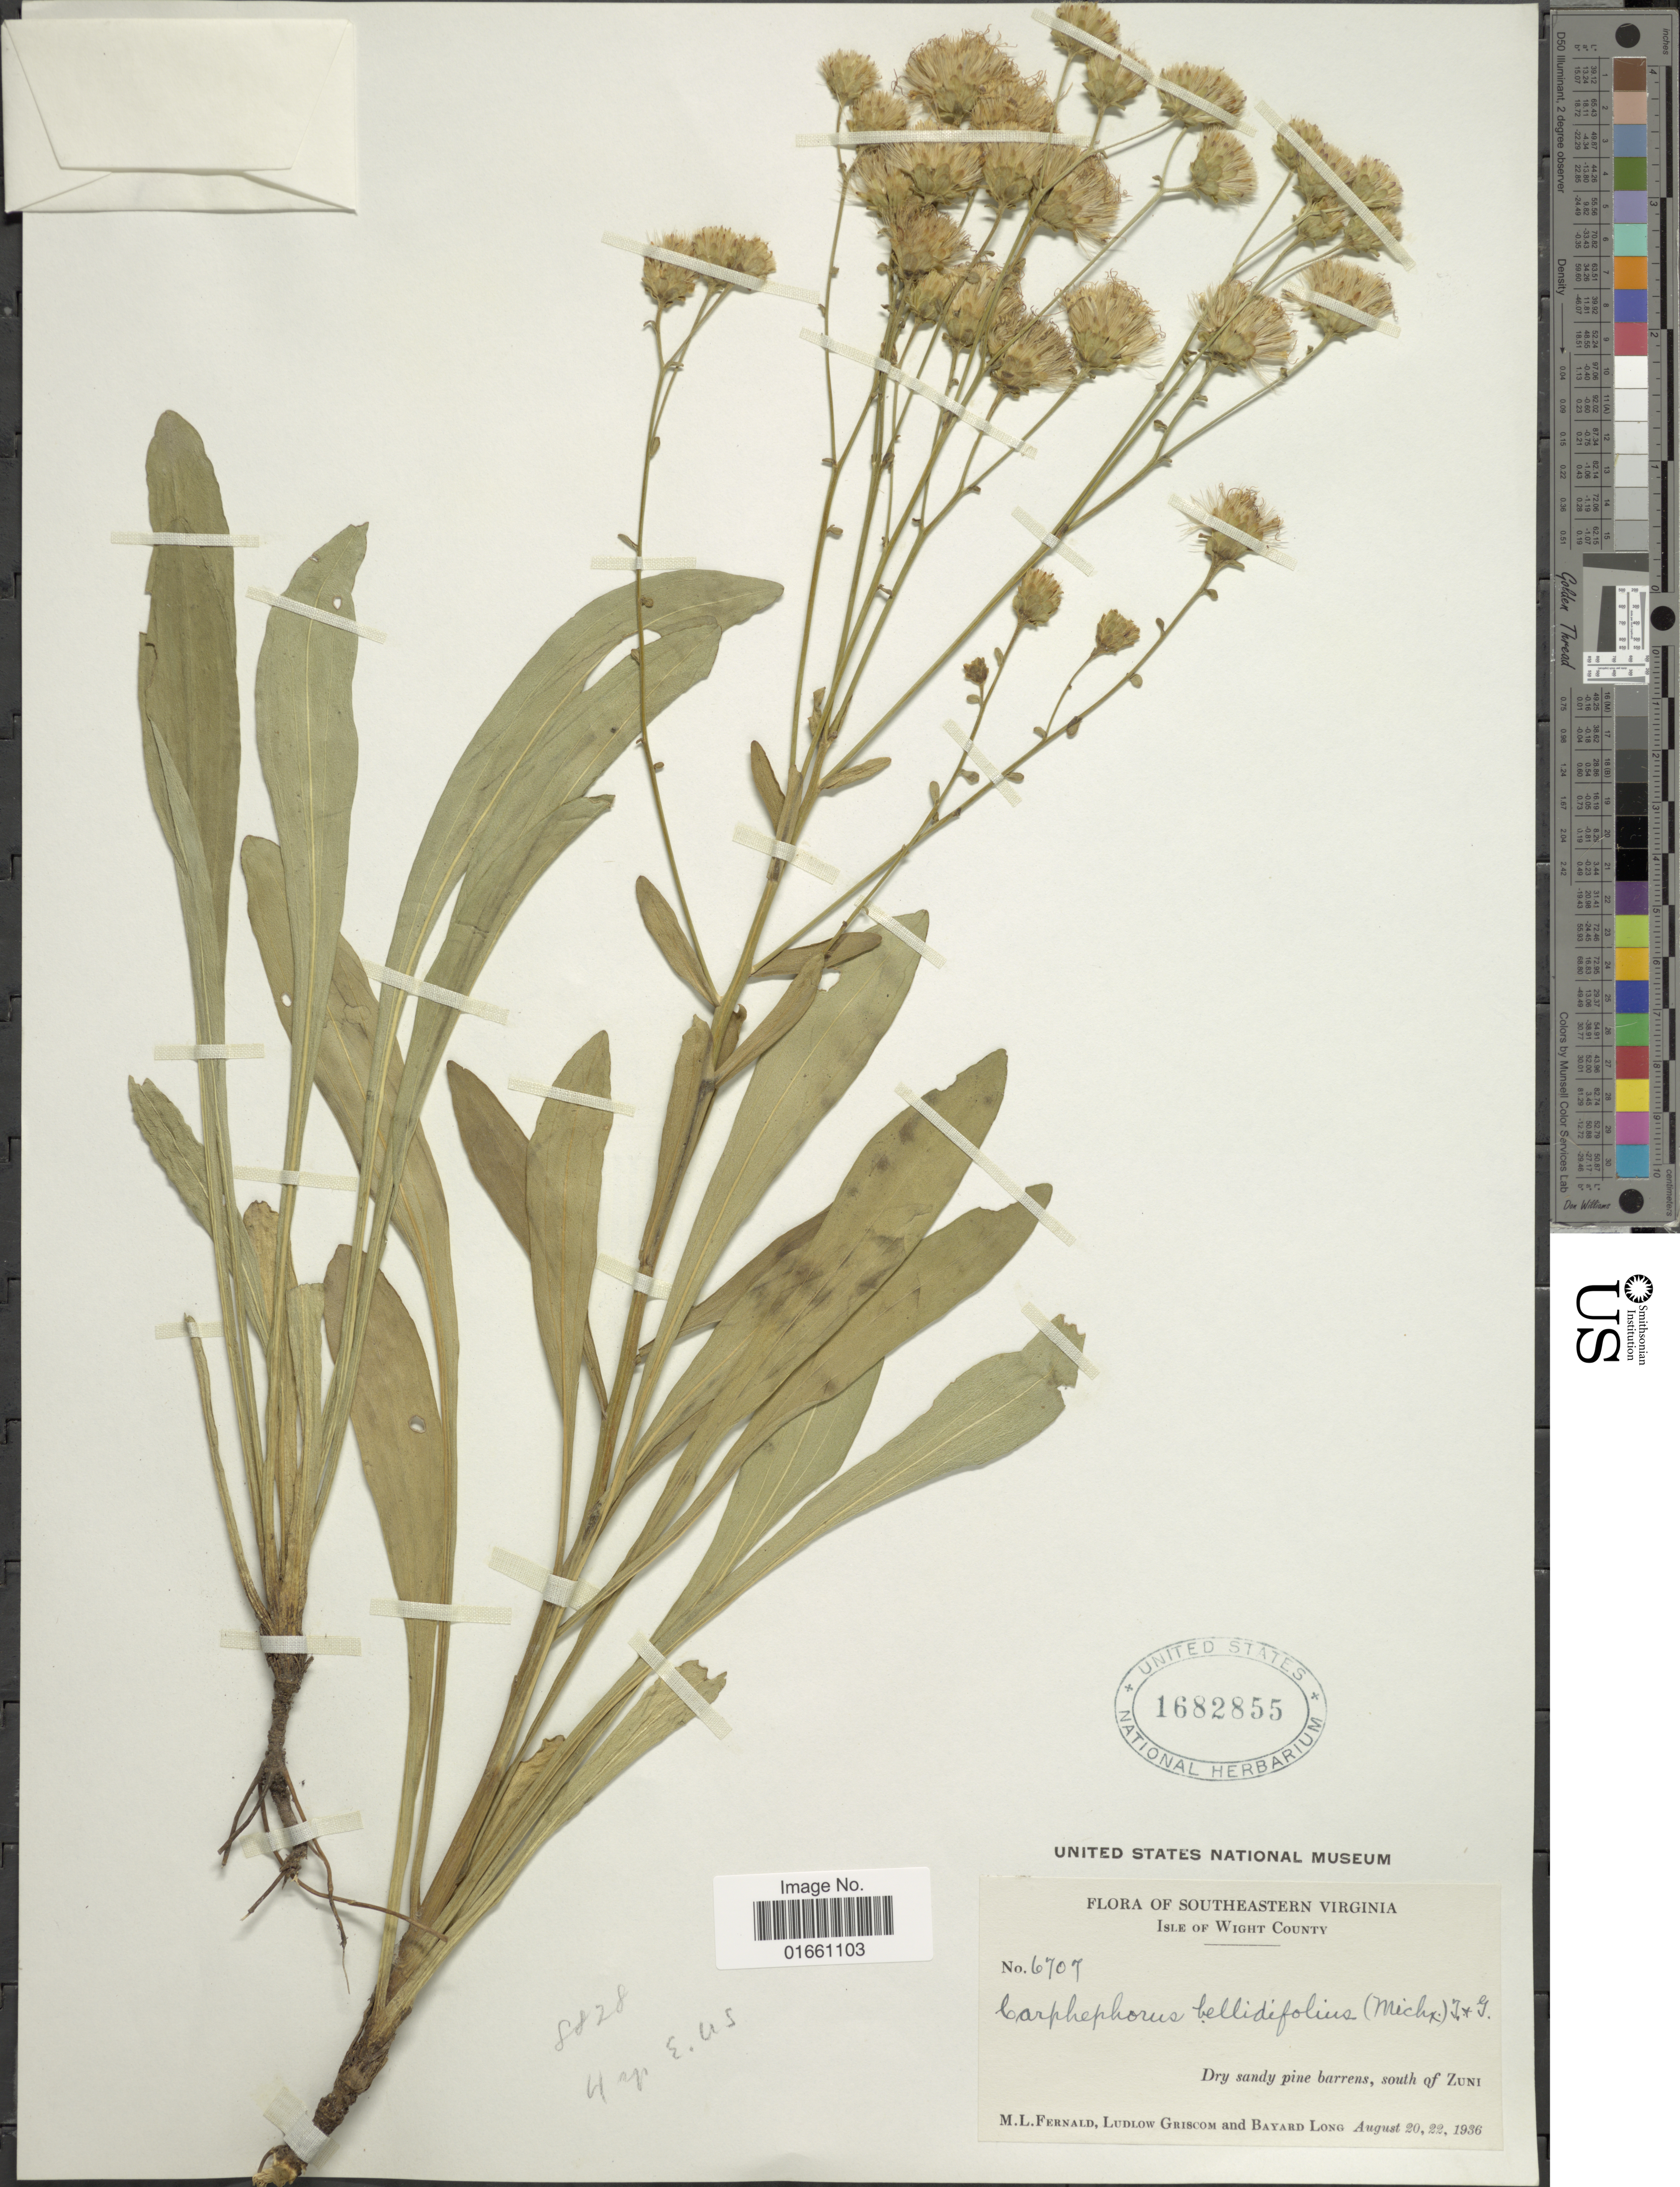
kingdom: Plantae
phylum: Tracheophyta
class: Magnoliopsida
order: Asterales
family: Asteraceae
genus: Carphephorus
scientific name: Carphephorus bellidifolius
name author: (Michx.) Torr. & A. Gray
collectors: M. L. Fernald, L. Griscom & B. Long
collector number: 6707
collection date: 1936-08-20/1936-08-22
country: United States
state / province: Virginia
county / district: Isle of Wight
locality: Southeastern Virginia, Isle of Wight County, Dry sandy pine barrens, south of Zuni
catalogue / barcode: US 1682855